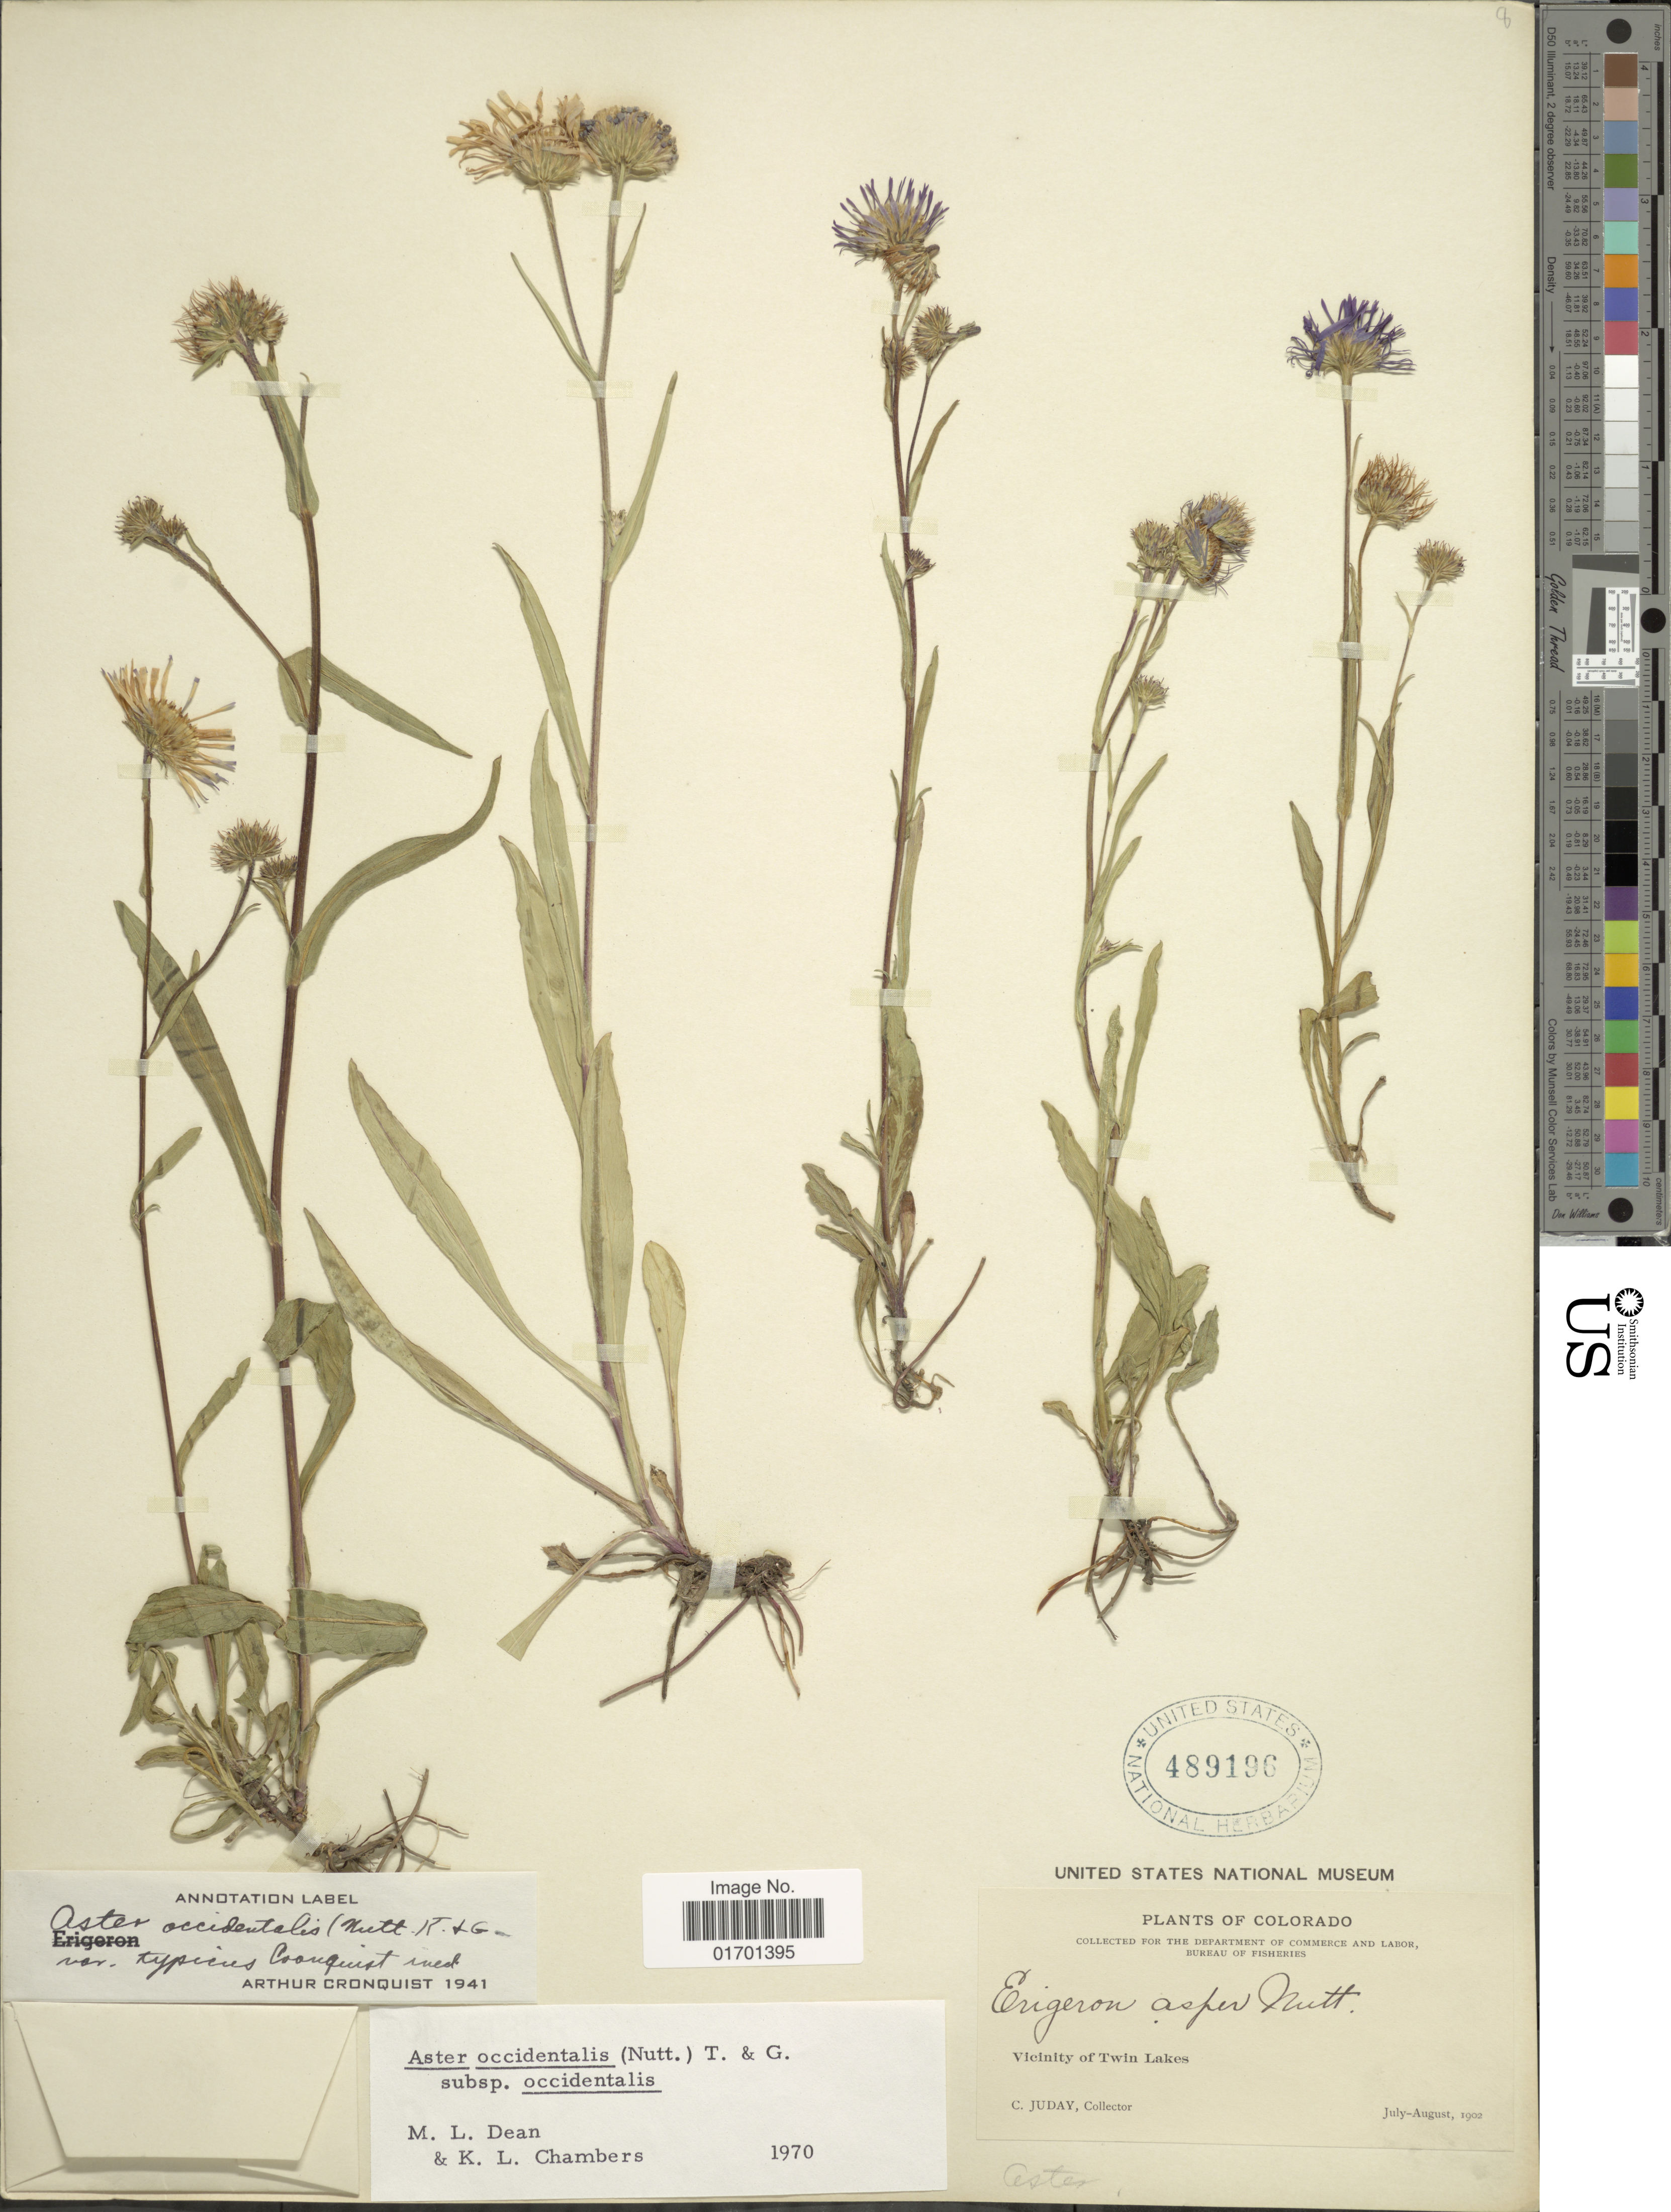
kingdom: Plantae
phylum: Tracheophyta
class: Magnoliopsida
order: Asterales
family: Asteraceae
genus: Symphyotrichum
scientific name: Symphyotrichum spathulatum var. spathulatum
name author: (Lindl.) G.L. Nesom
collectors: C. Juday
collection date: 1902-07/1902-08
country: United States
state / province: Colorado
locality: Vicinity of Twin Lakes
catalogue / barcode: US 489196